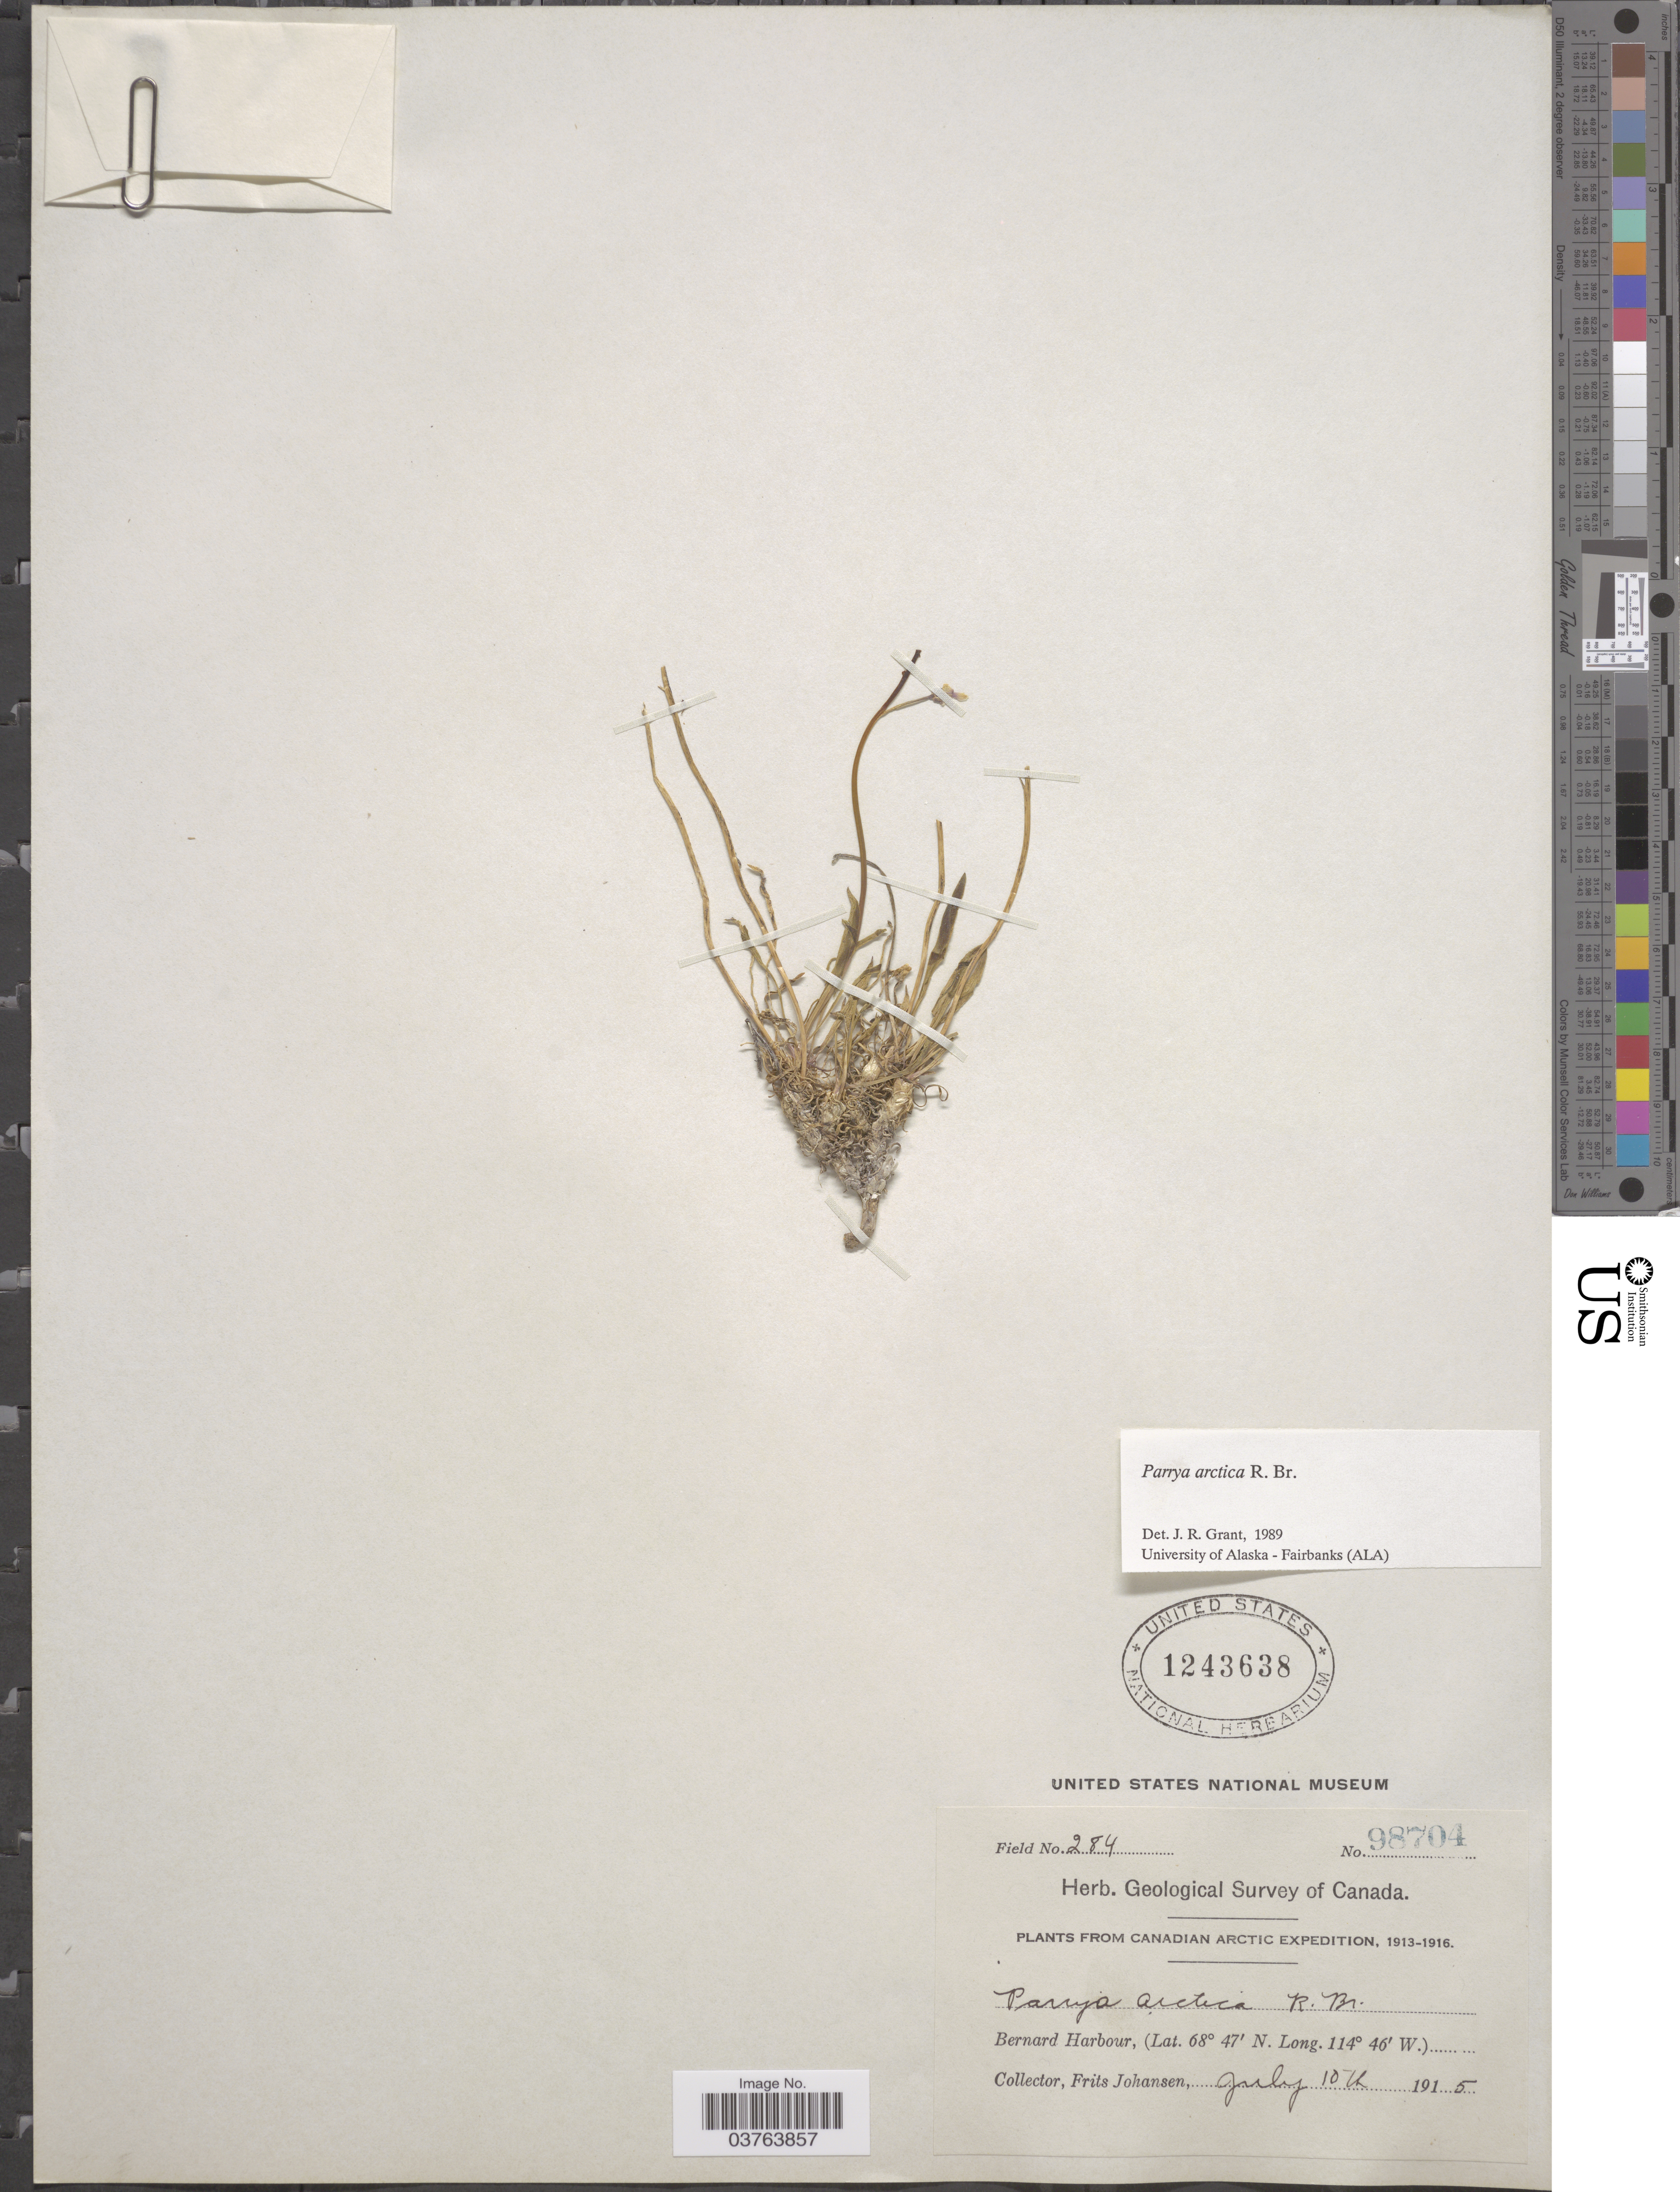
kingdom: Plantae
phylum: Tracheophyta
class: Magnoliopsida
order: Brassicales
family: Brassicaceae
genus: Parrya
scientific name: Parrya arctica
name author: R. Br.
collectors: F. Johansen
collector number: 98704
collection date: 1915-07-10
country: Canada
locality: Bernard Harbour. Canadian Arctic [unsure placement]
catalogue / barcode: US 1243638